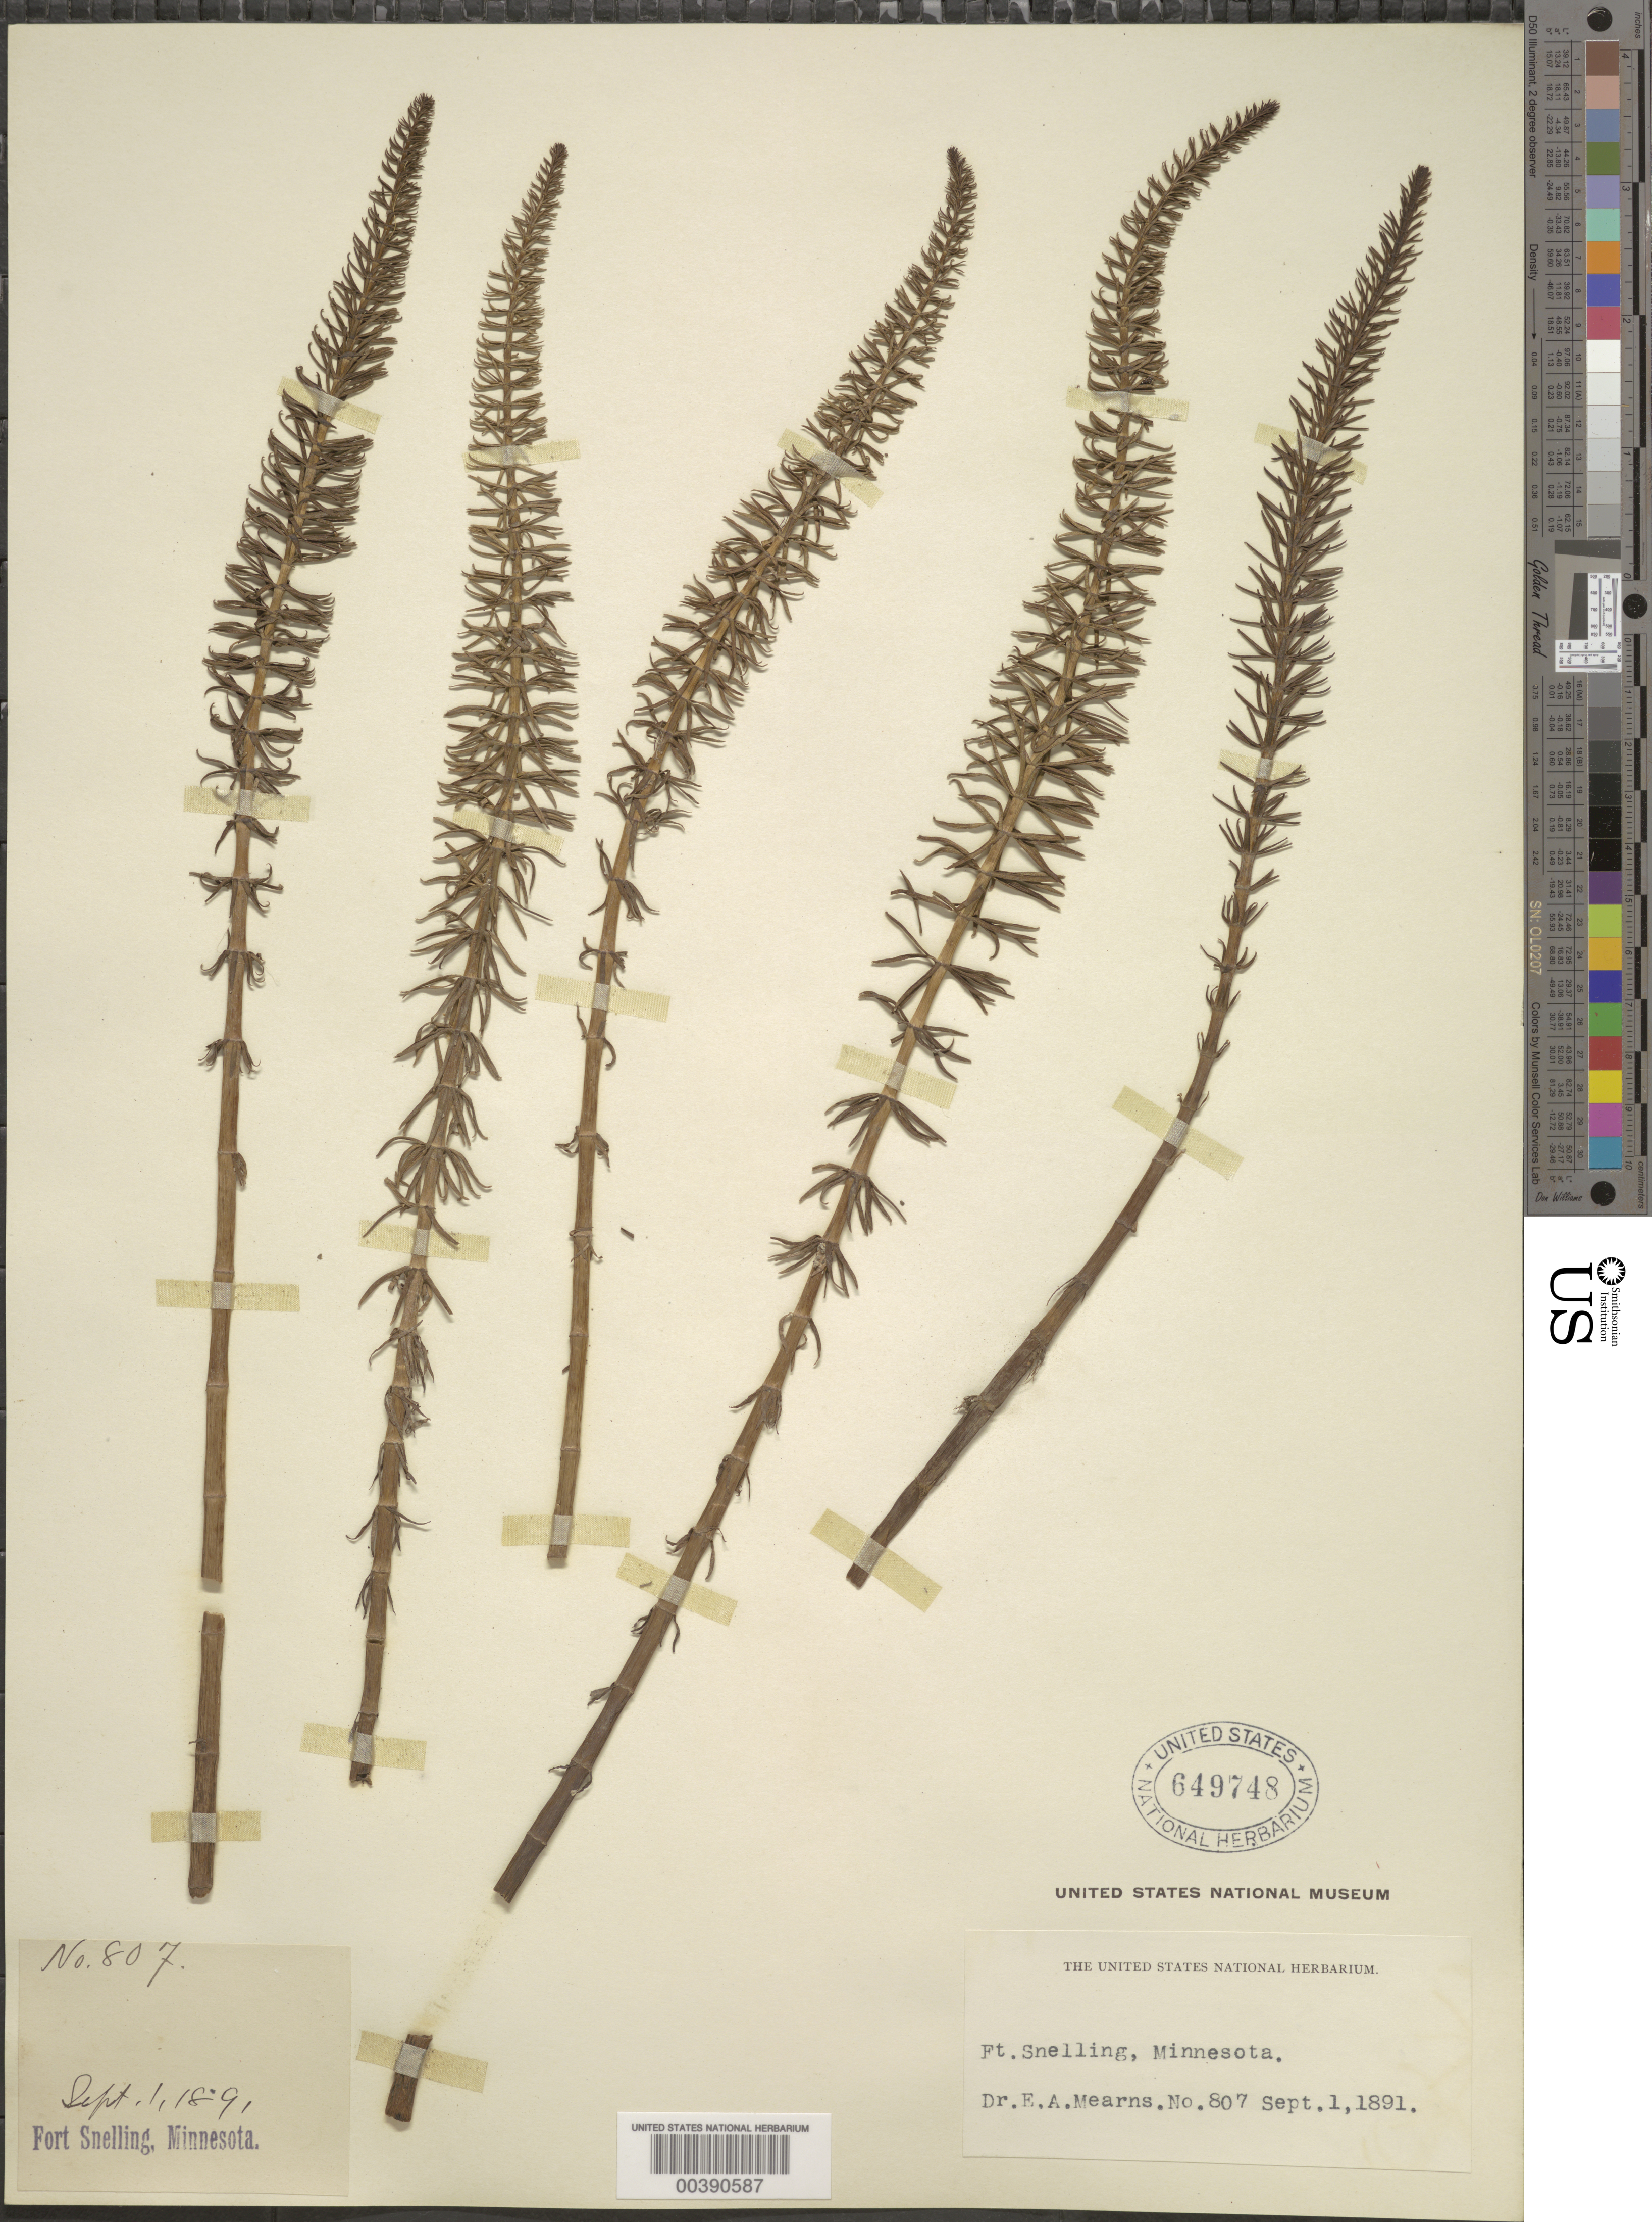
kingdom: Plantae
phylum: Tracheophyta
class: Magnoliopsida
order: Lamiales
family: Plantaginaceae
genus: Hippuris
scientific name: Hippuris vulgaris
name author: L.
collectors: E. A. Mearns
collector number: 807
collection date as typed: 01 Sep 1891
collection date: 1891-09-01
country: United States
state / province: Minnesota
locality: Fort snelling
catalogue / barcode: US 649748